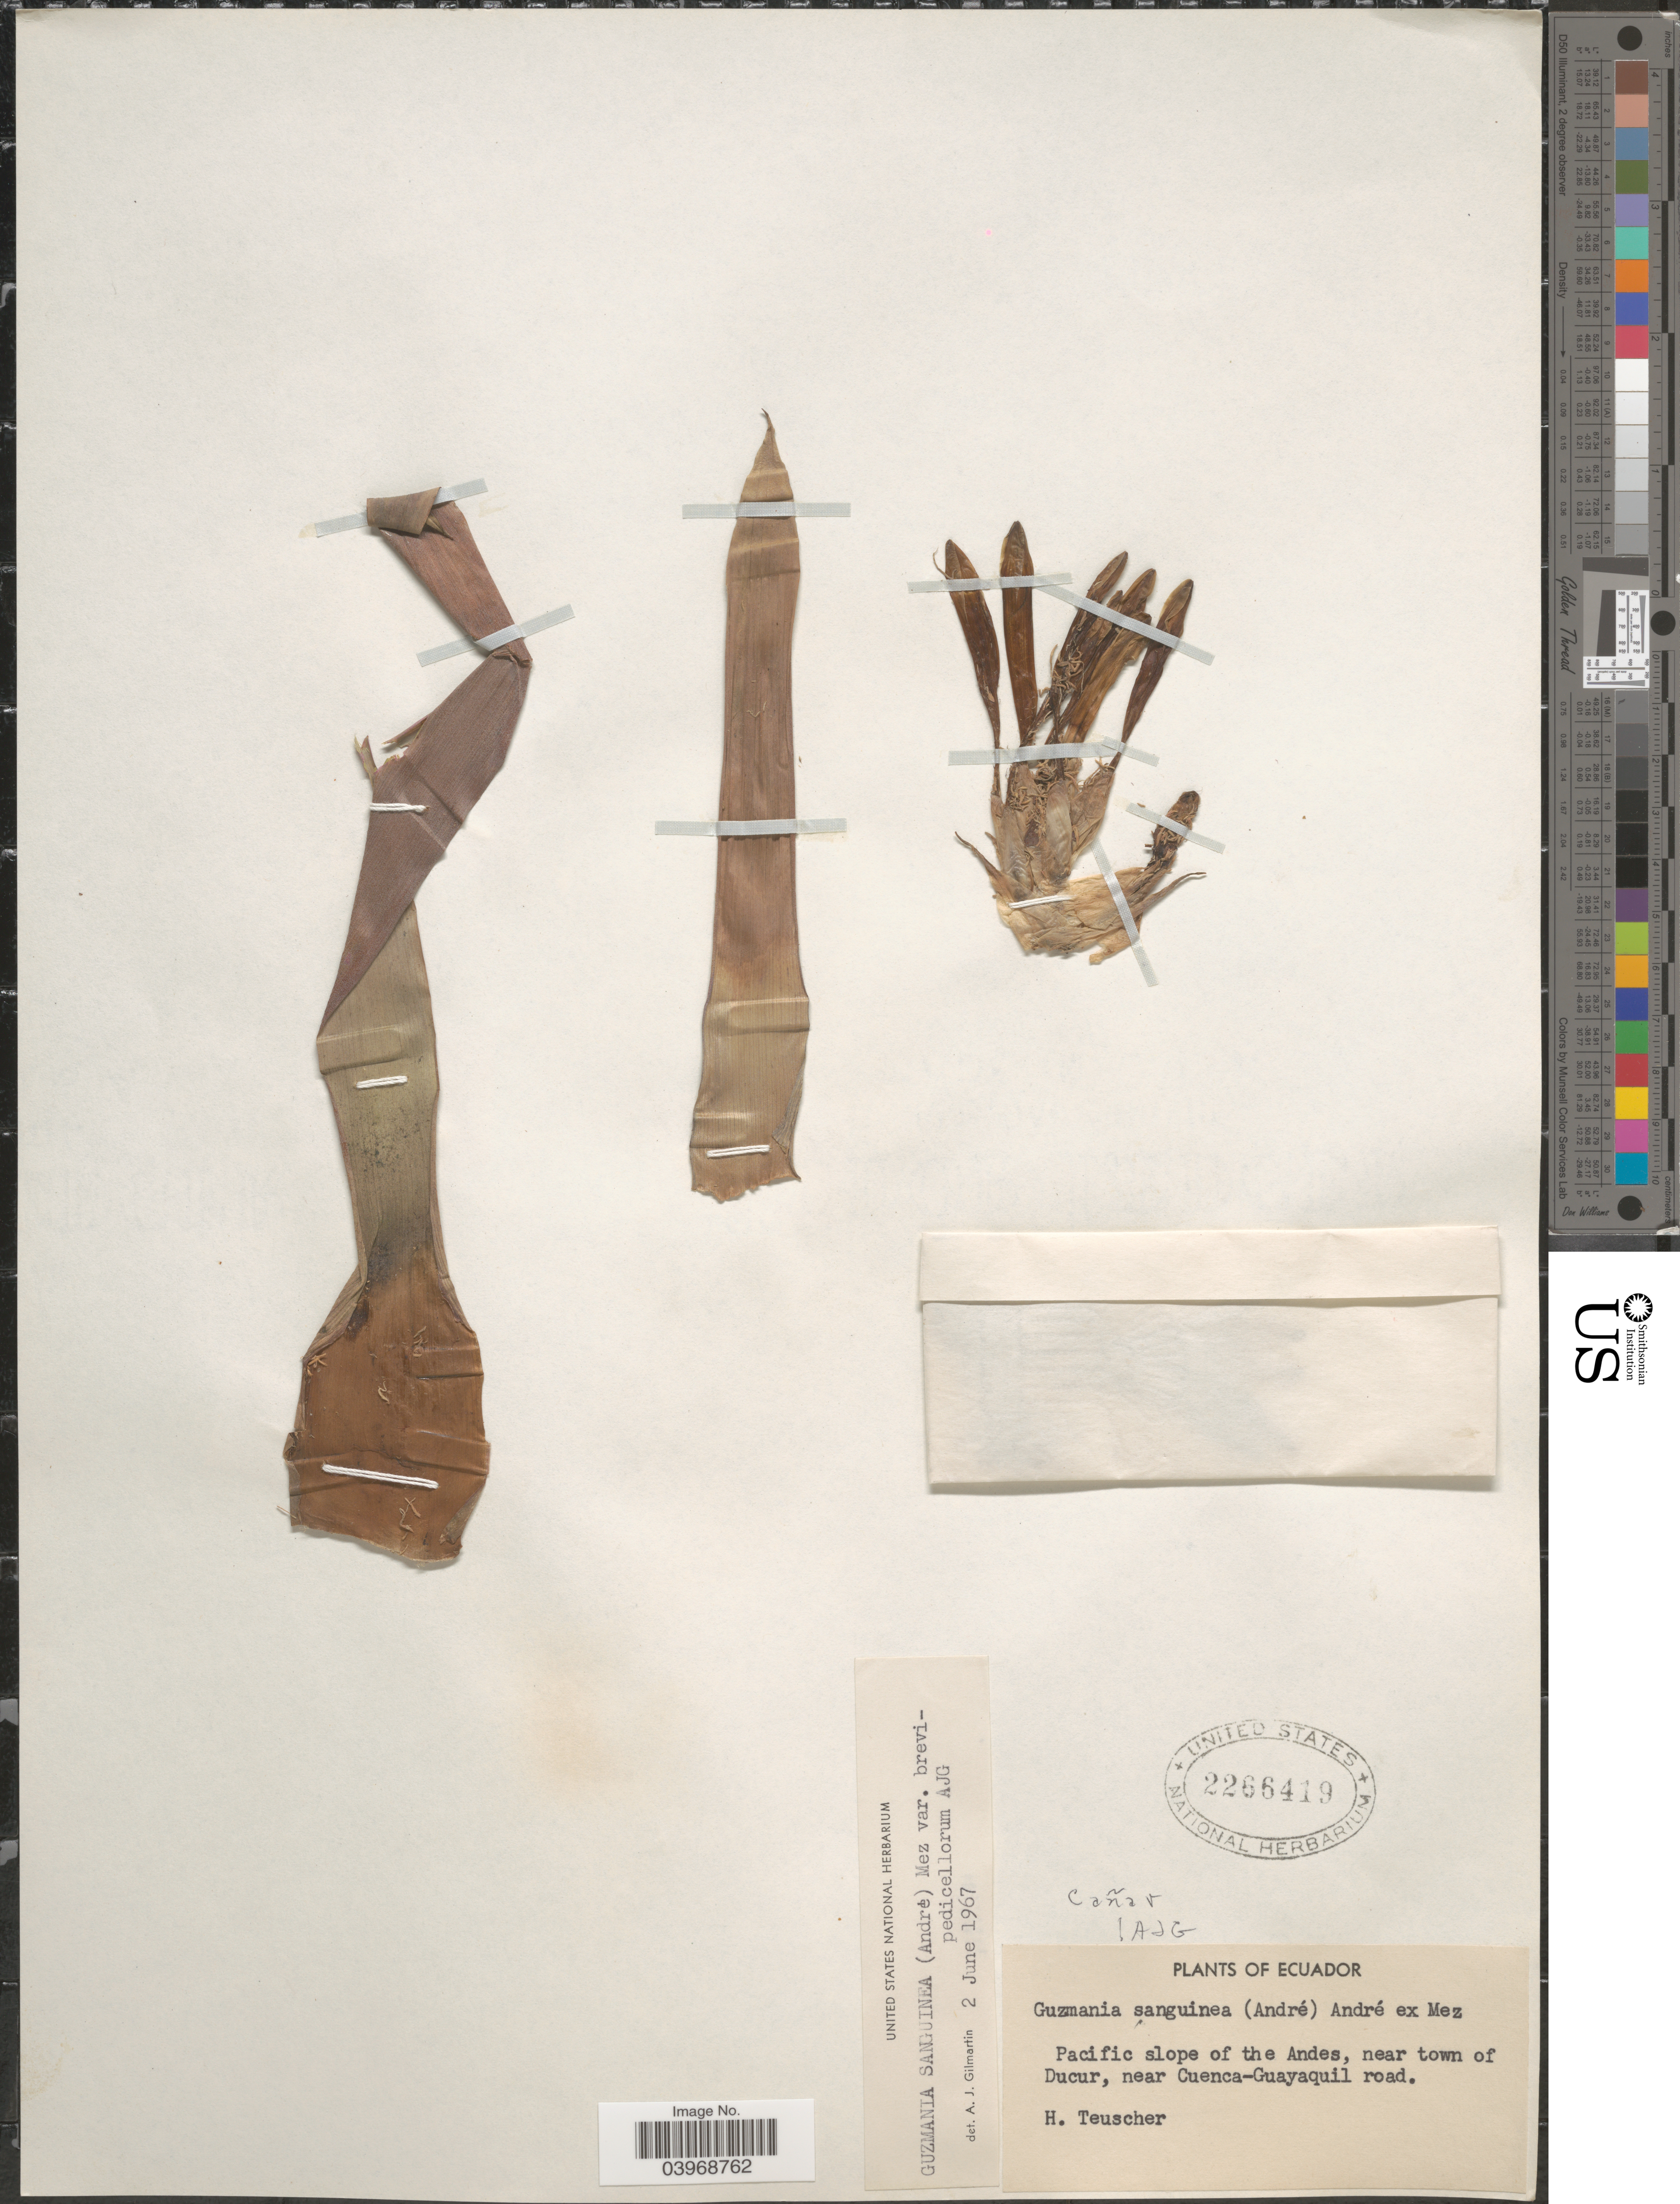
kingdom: Plantae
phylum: Tracheophyta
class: Liliopsida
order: Poales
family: Bromeliaceae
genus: Guzmania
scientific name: Guzmania sanguinea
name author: (André) André ex Mez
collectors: H. Teuscher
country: Ecuador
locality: Pacific slope of the Andes, near town of Ducur, near Cuenca-Guayaquil road.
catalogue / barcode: US 2266419